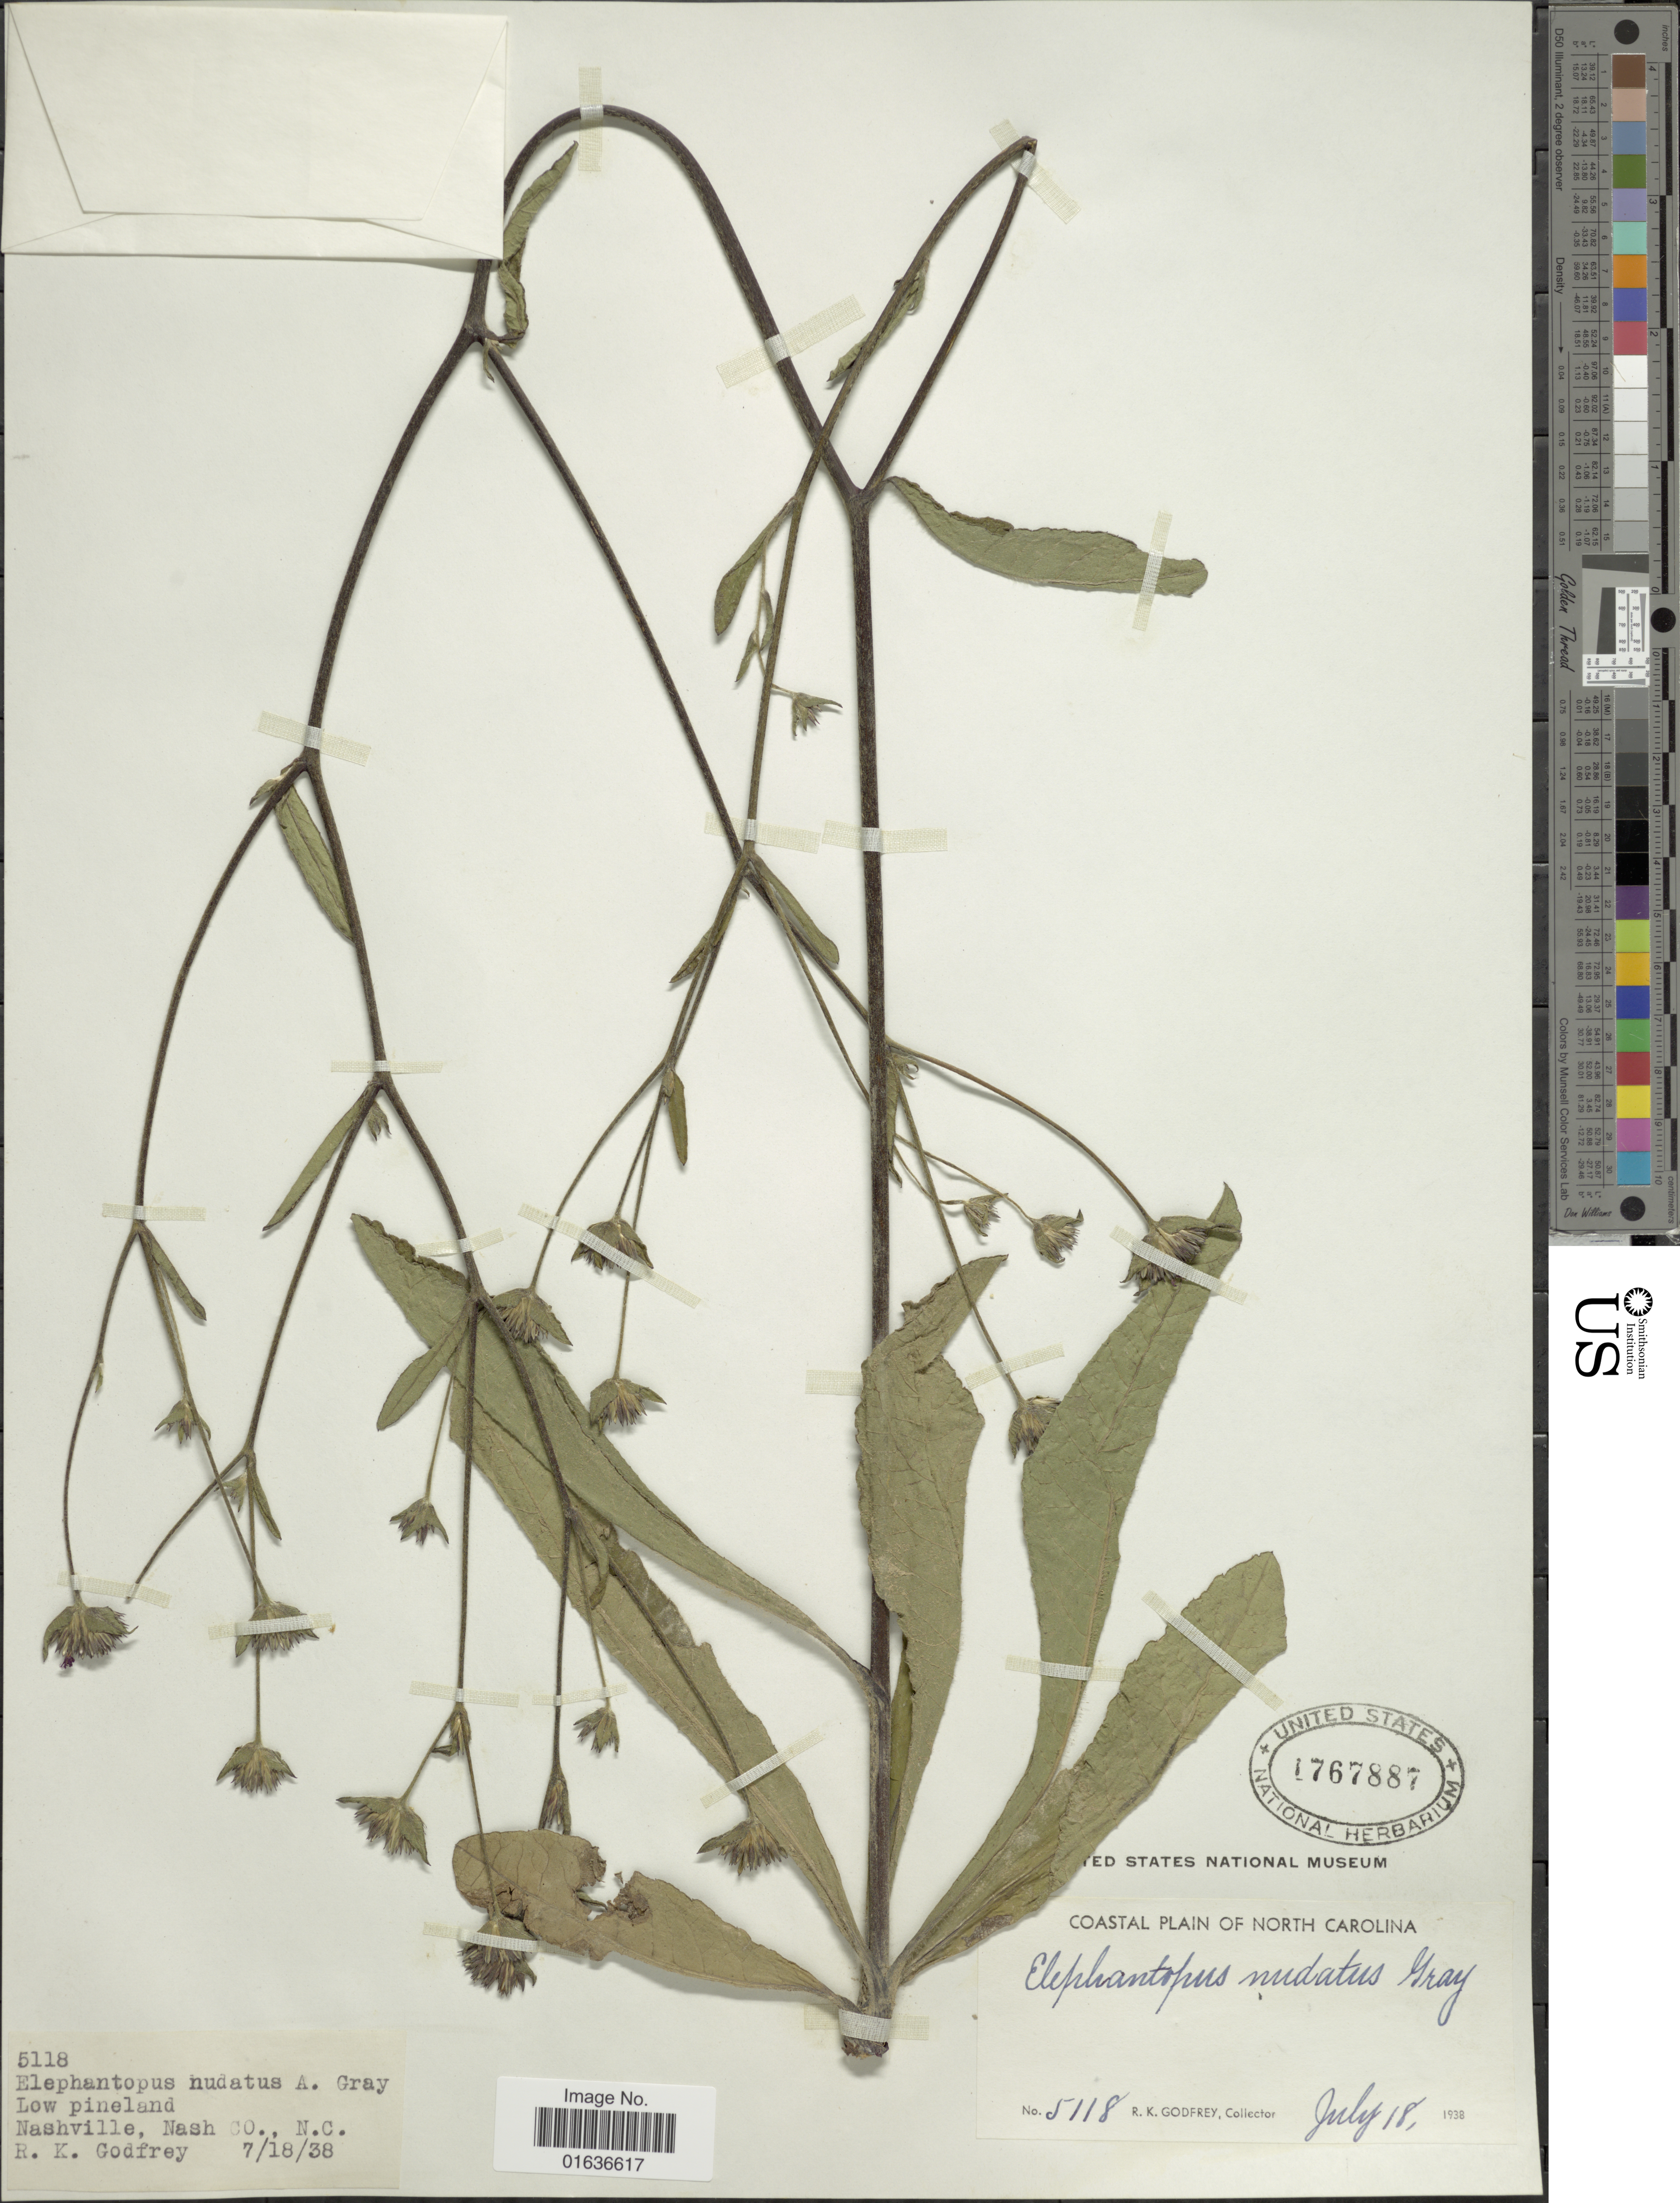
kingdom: Plantae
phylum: Tracheophyta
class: Magnoliopsida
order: Asterales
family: Asteraceae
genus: Elephantopus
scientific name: Elephantopus nudatus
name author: A. Gray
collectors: R. K. Godfrey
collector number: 5118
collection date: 1938-07-18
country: United States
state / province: North Carolina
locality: Gray Low Pineland, Nashville, Nash Co.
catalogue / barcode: US 1767887